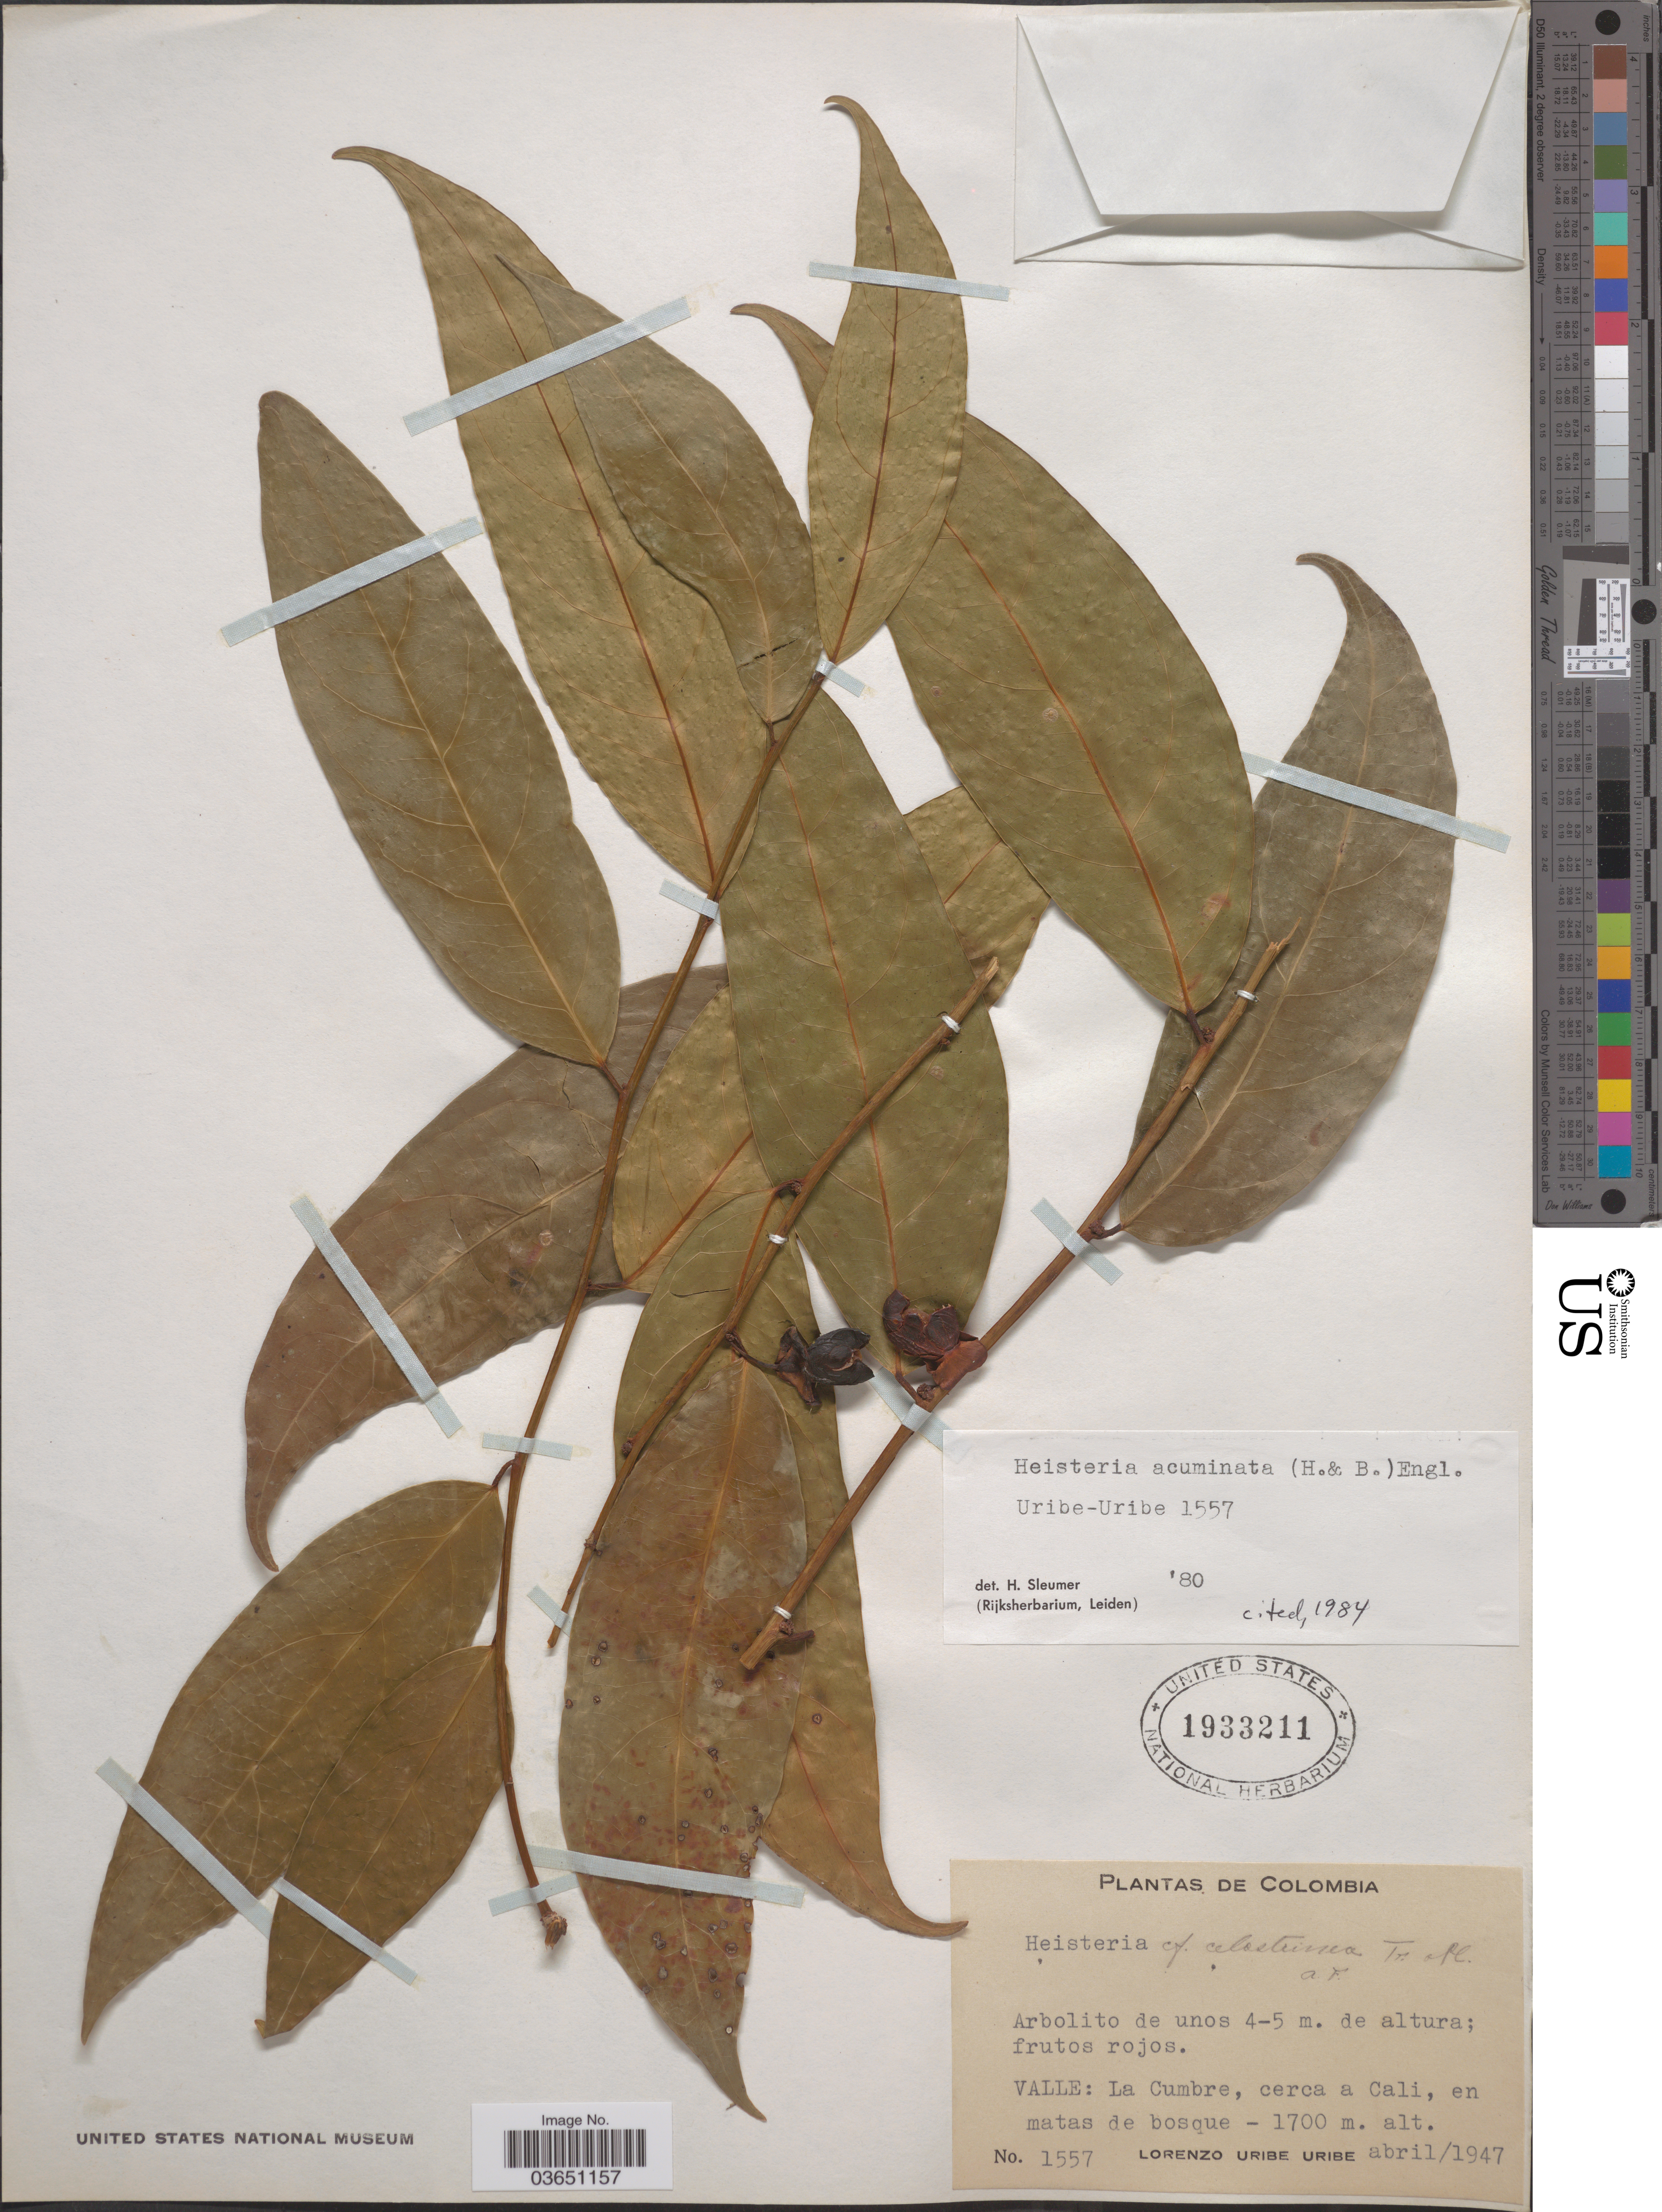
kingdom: Plantae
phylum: Tracheophyta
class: Magnoliopsida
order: Santalales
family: Erythropalaceae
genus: Heisteria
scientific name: Heisteria acuminata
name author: (Humb. & Bonpl.) Engl.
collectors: L. Uribe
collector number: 1557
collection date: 1947-04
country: Colombia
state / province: Valle del Cauca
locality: Valle: La Cumbre, cerca a Cali, en matas de bosque.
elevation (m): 1700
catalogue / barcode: US 1933211